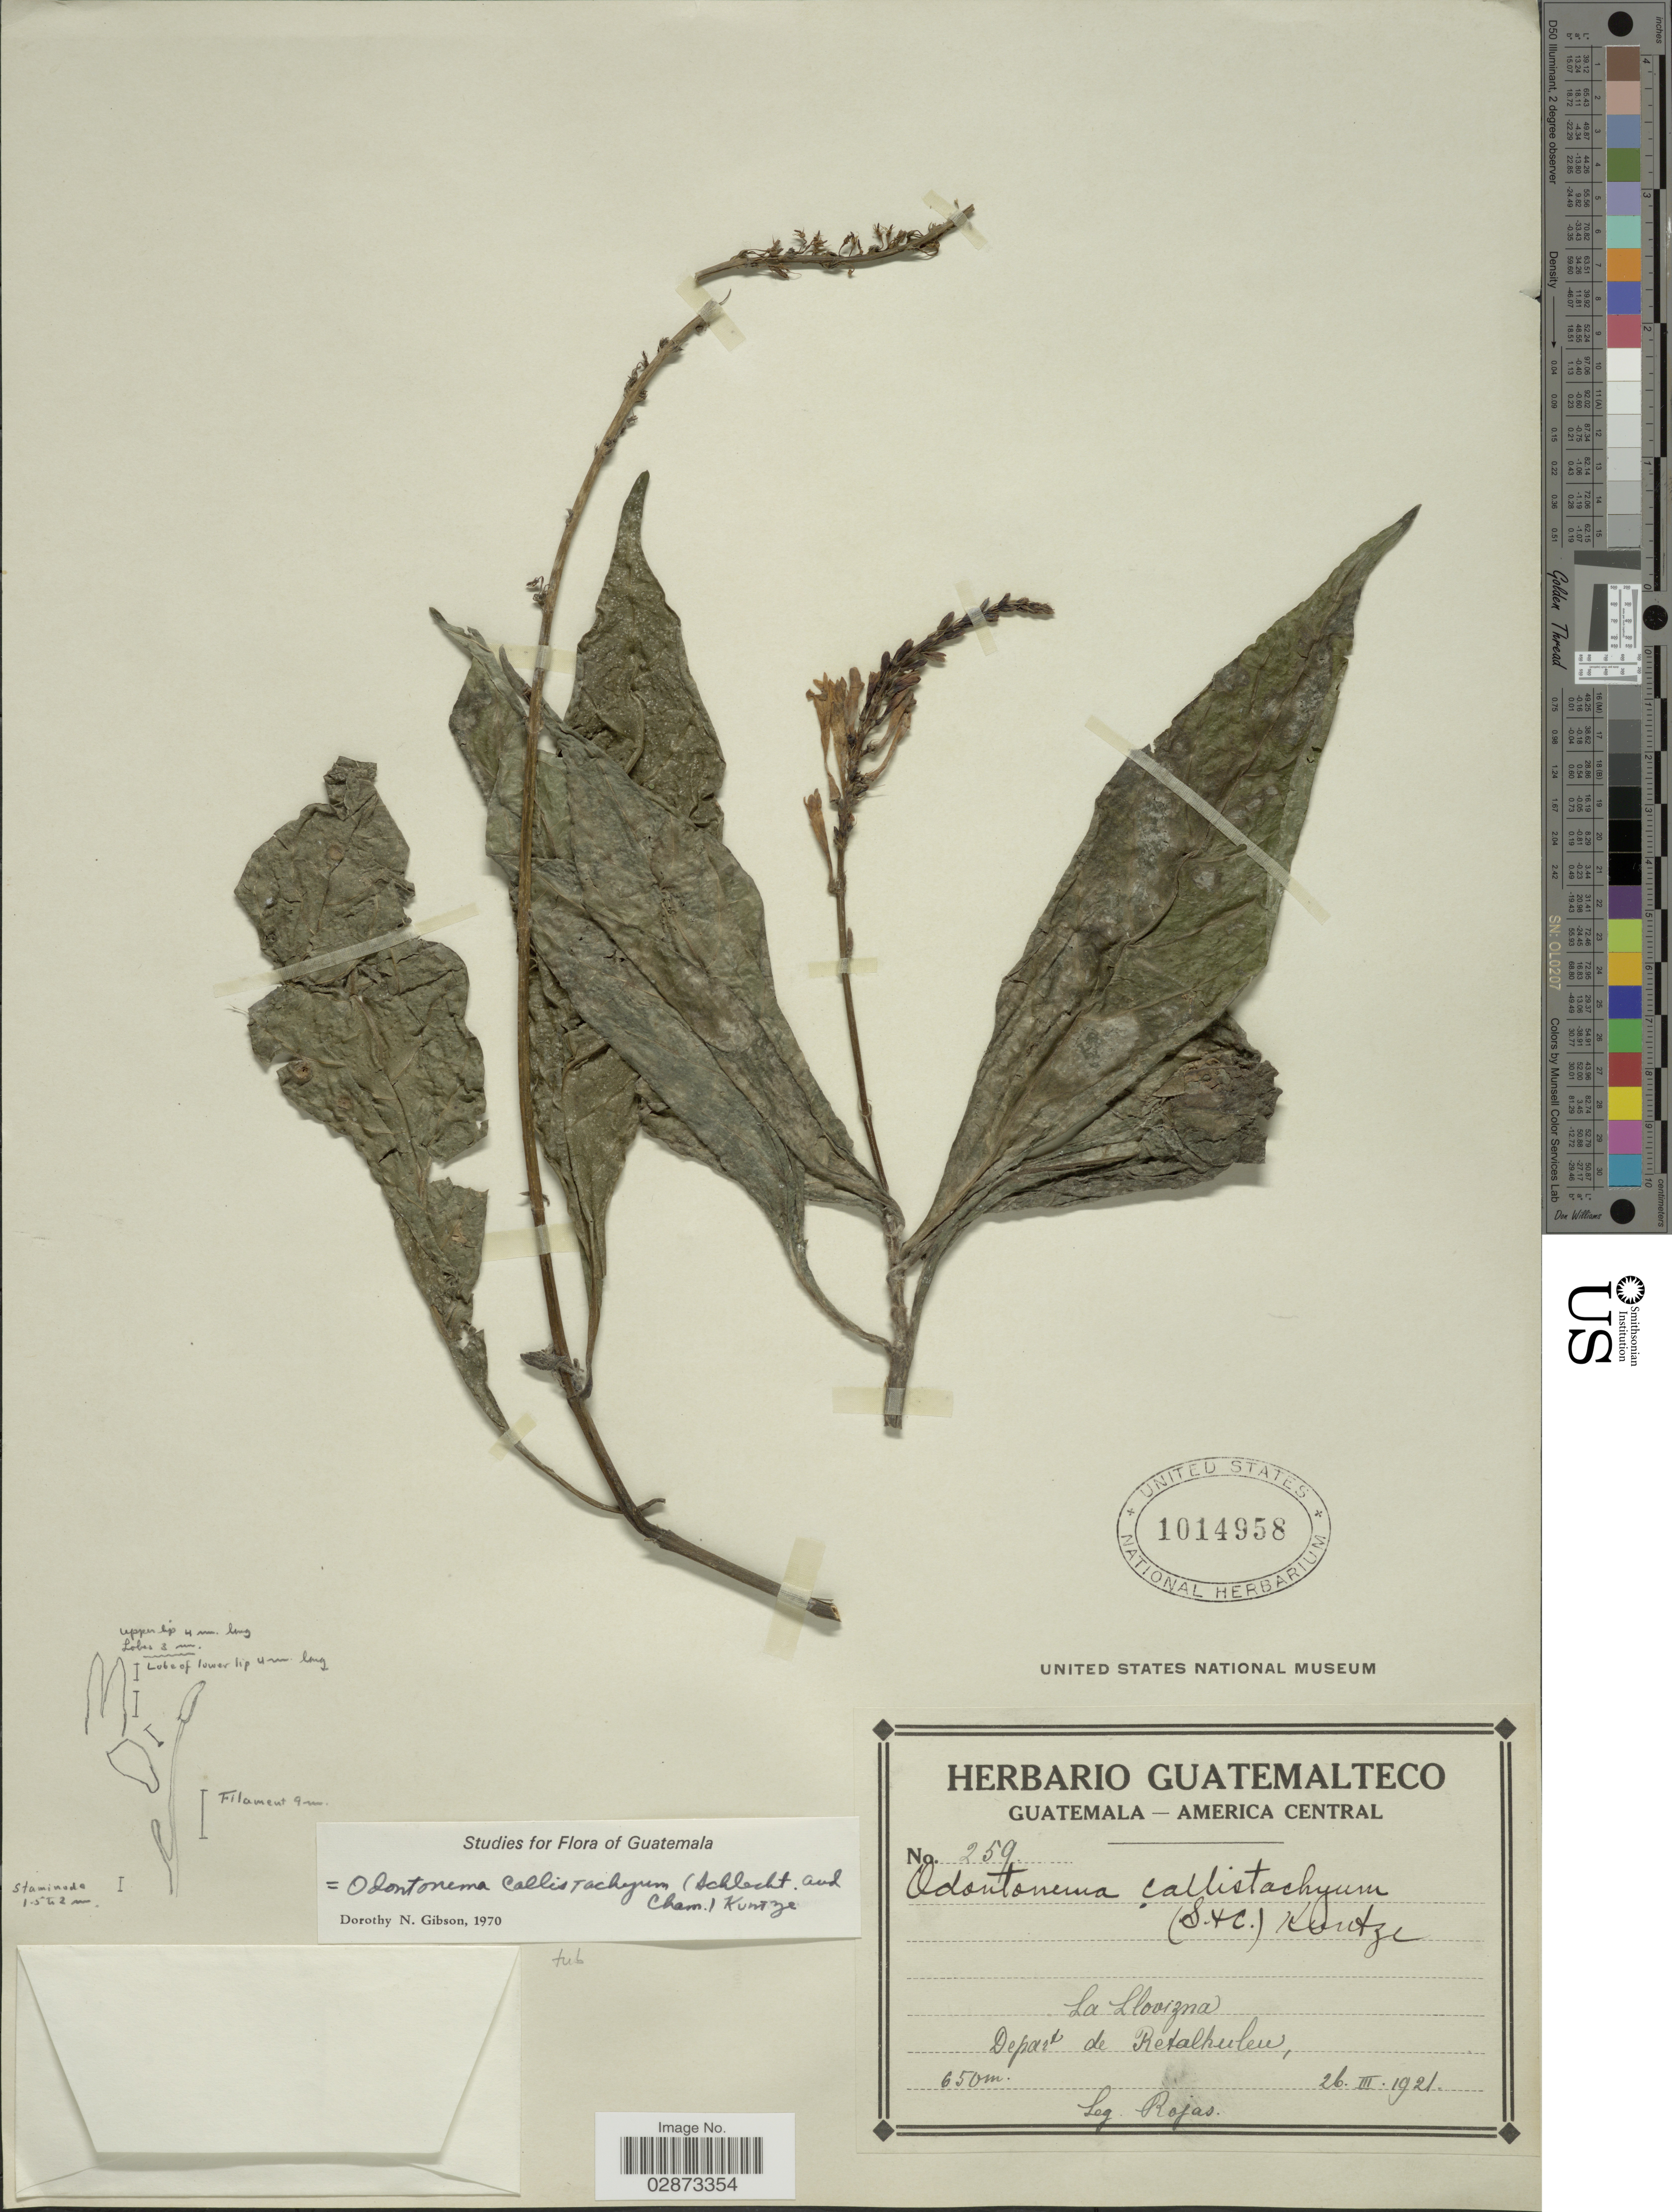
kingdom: Plantae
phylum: Tracheophyta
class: Magnoliopsida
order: Lamiales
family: Acanthaceae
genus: Odontonema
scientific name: Odontonema callistachyum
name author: (Schltdl. & Cham.) Kuntze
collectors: Rojas, --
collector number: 259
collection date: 1921-03-26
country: Guatemala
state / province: Retalhuleu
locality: La Llovizna, Depart. de Retalhuleu.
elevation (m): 650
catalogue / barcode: US 1014958